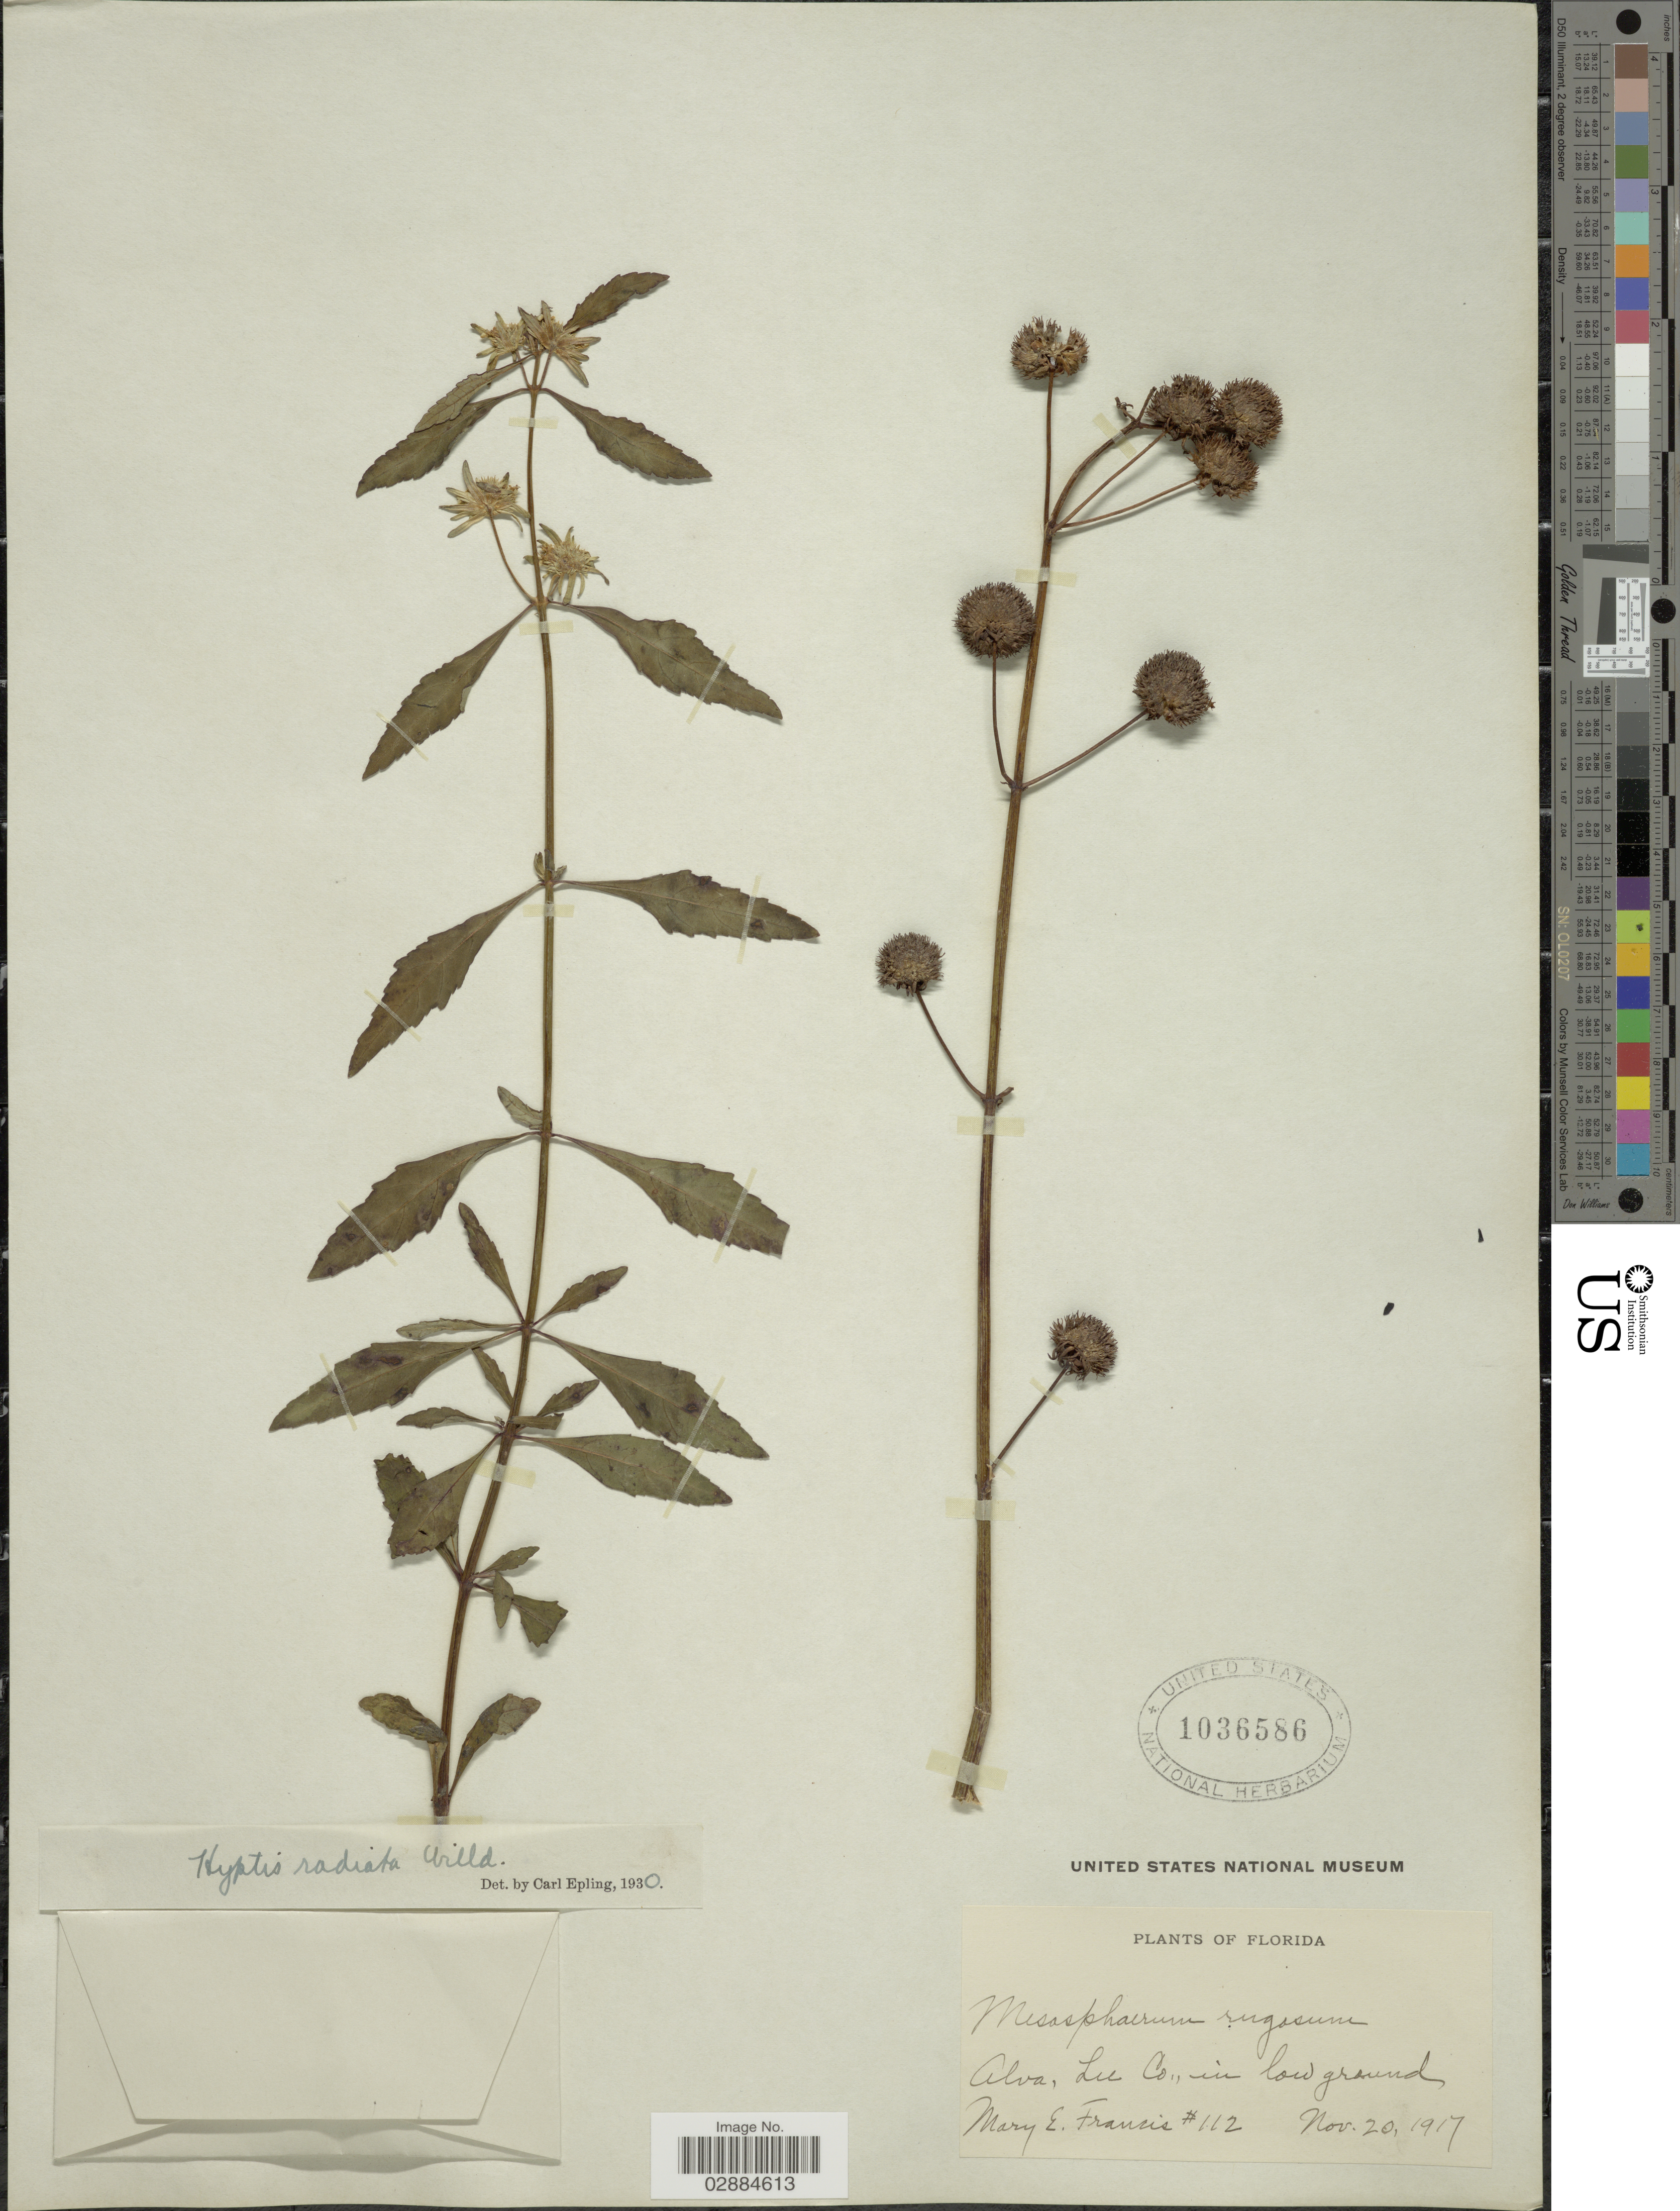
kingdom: Plantae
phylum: Tracheophyta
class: Magnoliopsida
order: Lamiales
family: Lamiaceae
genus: Hyptis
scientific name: Hyptis radiata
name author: Kunth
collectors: M. E. Francis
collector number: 112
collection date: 1917-11-20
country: United States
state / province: Florida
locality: Alva, Lee Co., in low ground.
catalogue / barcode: US 1036586